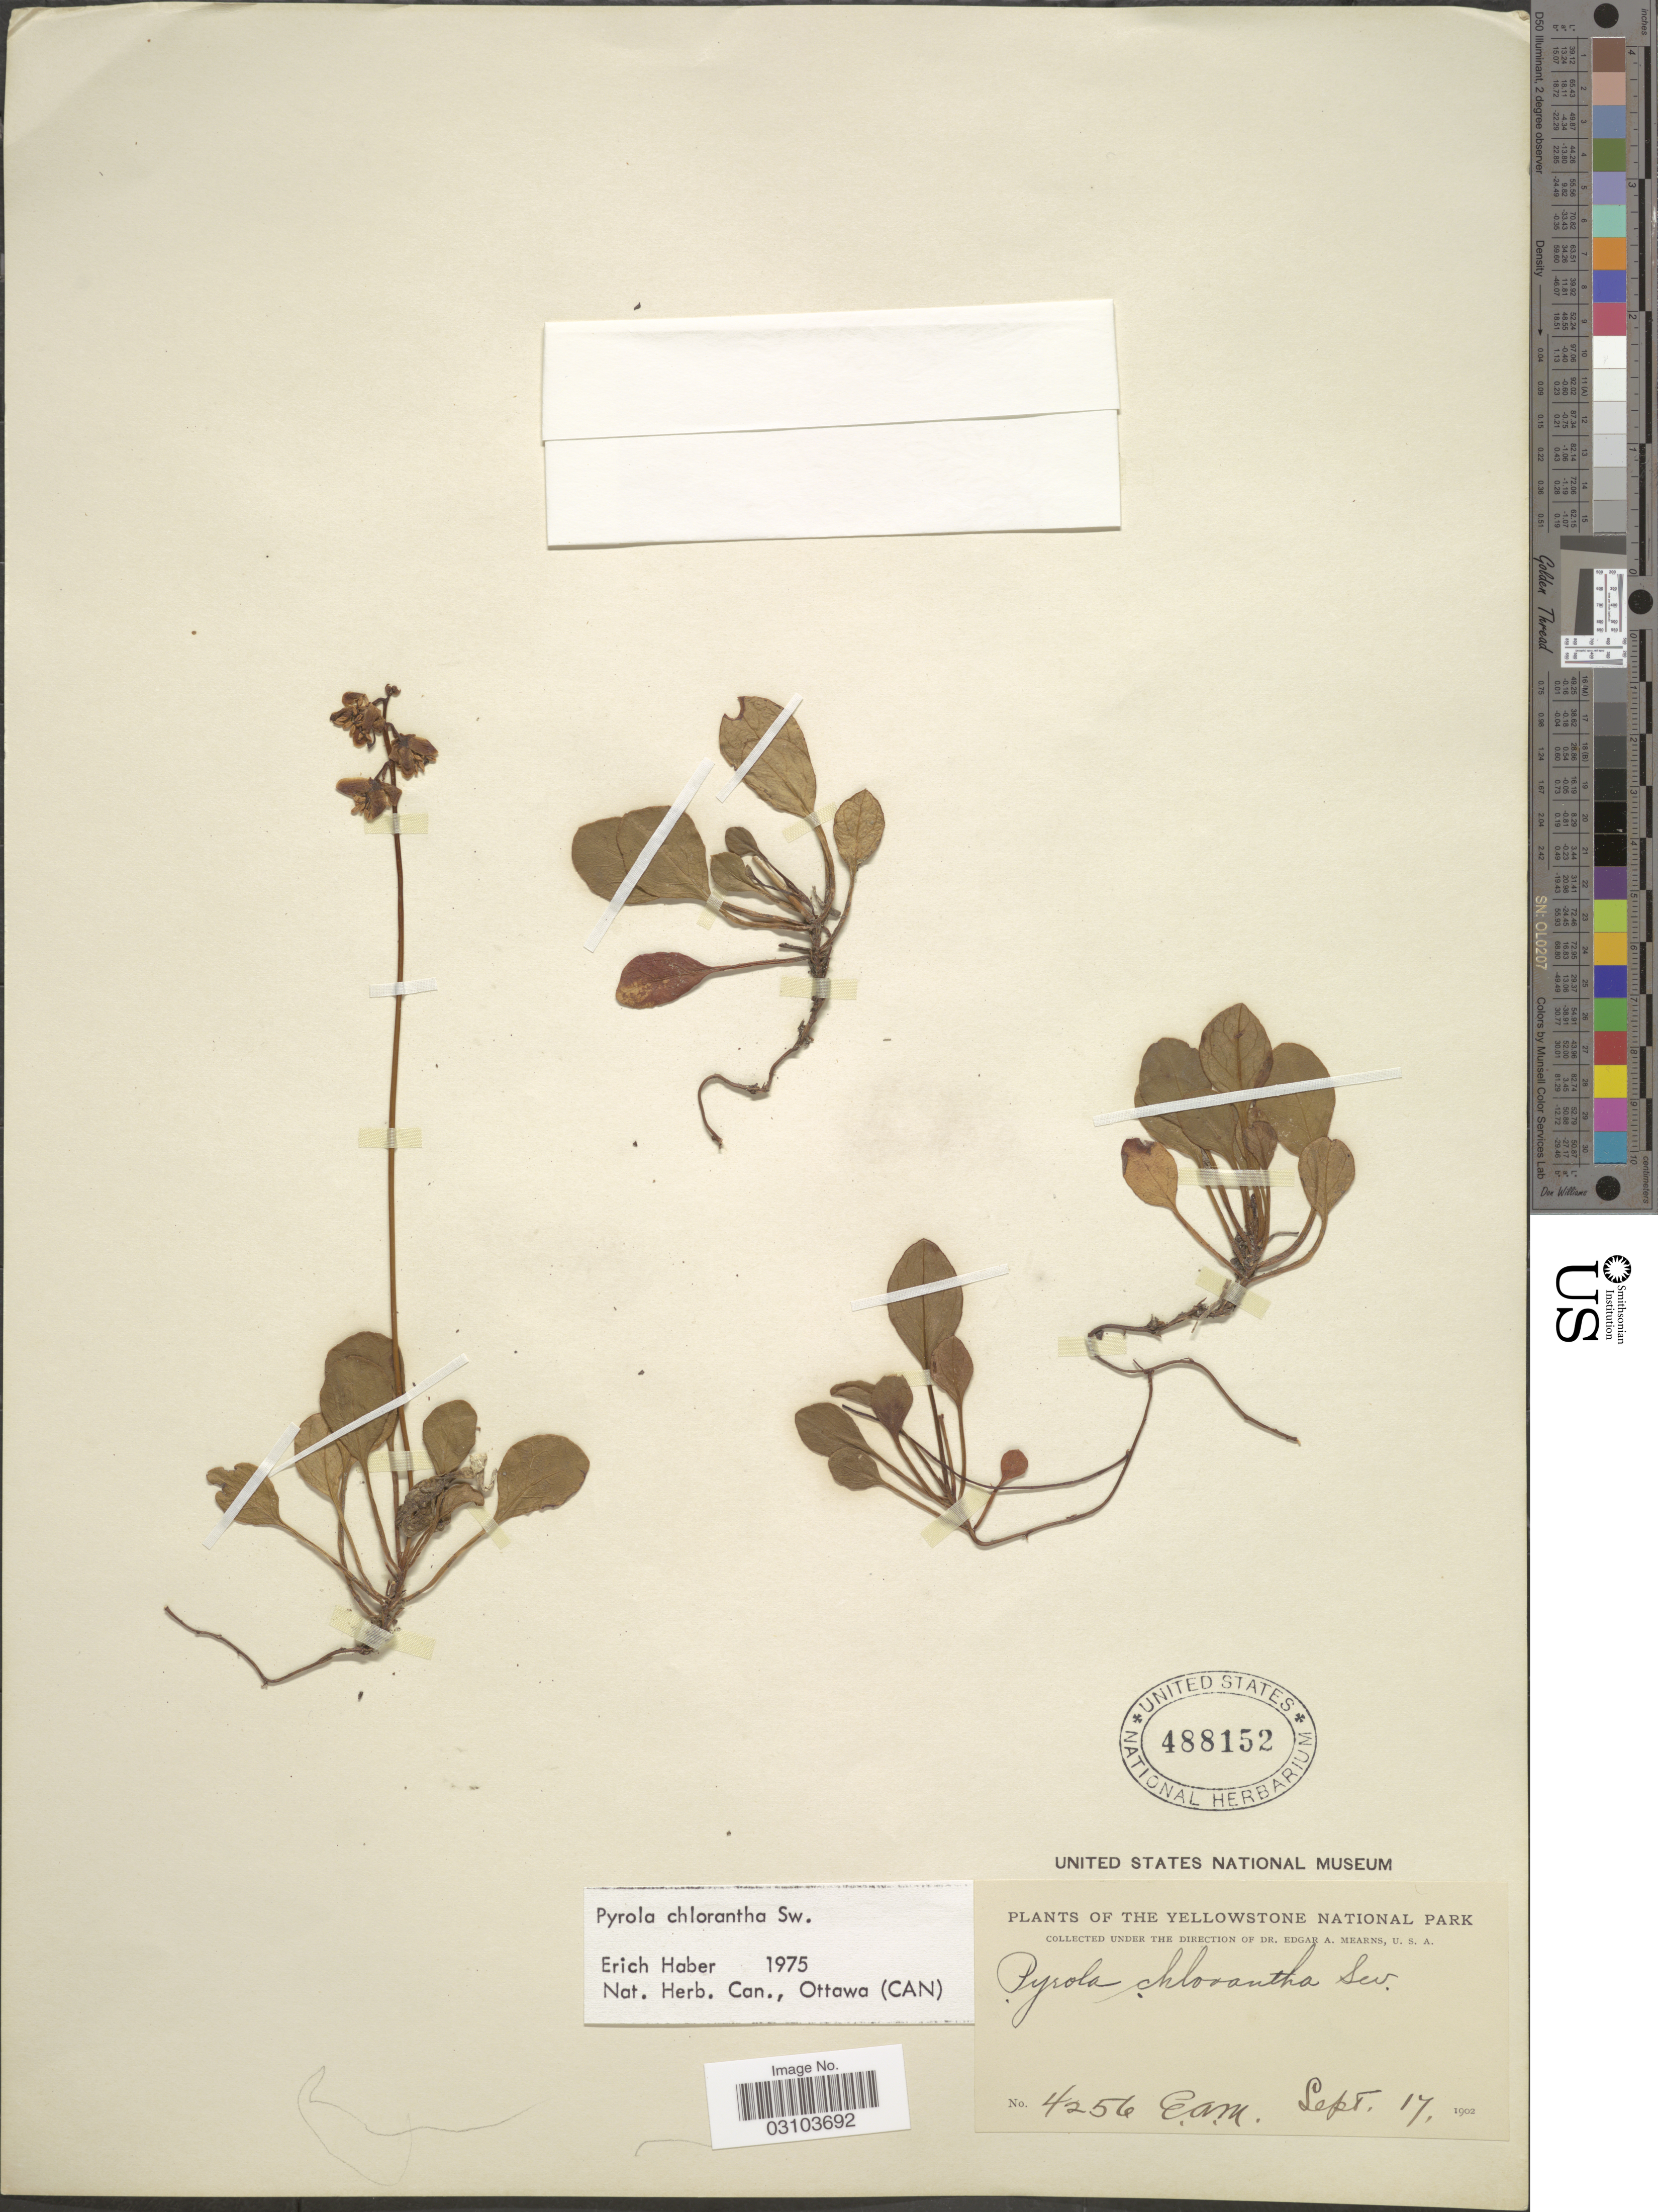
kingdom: Plantae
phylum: Tracheophyta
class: Magnoliopsida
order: Ericales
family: Ericaceae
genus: Pyrola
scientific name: Pyrola chlorantha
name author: Schweigg.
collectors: E. A. Mearns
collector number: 4256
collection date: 1902-09-17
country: United States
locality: The Yellowstone National Park.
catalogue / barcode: US 488152